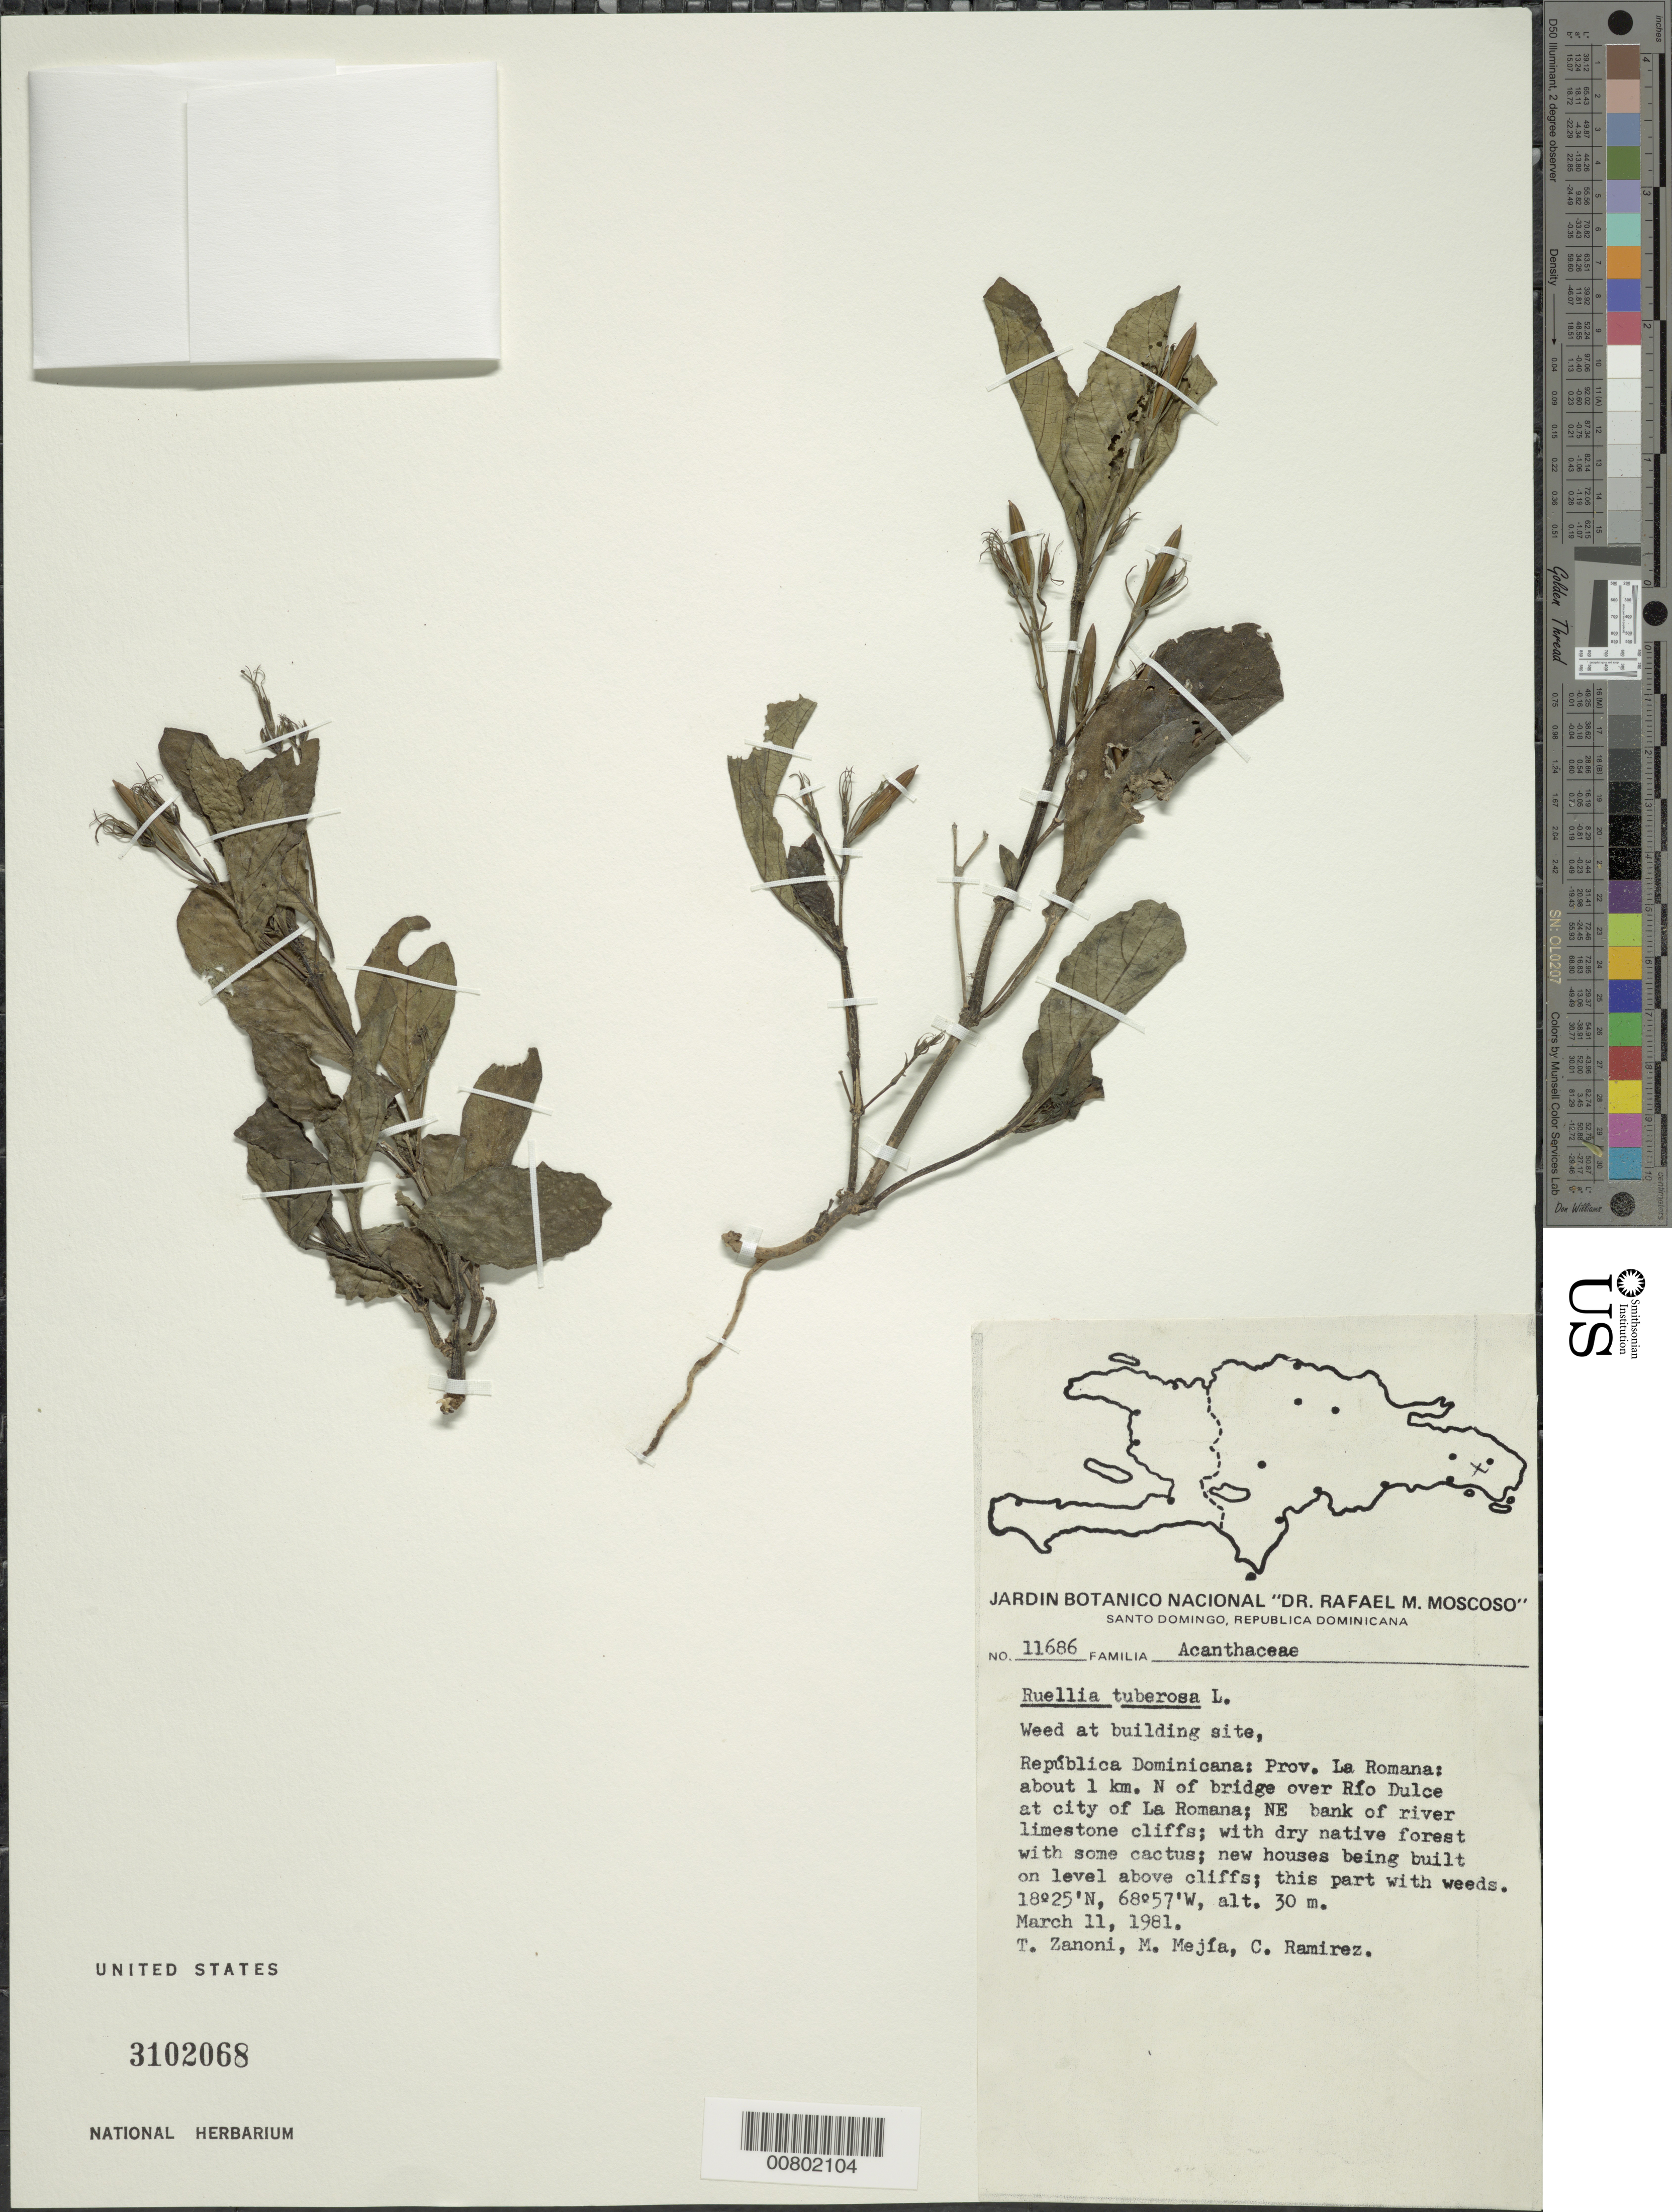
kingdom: Plantae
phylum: Tracheophyta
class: Magnoliopsida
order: Lamiales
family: Acanthaceae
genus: Ruellia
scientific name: Ruellia tuberosa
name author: L.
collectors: T. A. Zanoni, M. Mejia & C. Ramirez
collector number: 11686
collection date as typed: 11 Mar 1981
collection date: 1981-03-11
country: Dominican Republic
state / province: La Romana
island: Hispaniola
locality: About 1 km. N. of bridge over Río Dulce at city of La Romana; NE, near houses being built on level above cliffs, at building site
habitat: Bank of river, limestone cliffs, with dry native forest with some cactus; this part with weeds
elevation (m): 30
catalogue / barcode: US 3102068